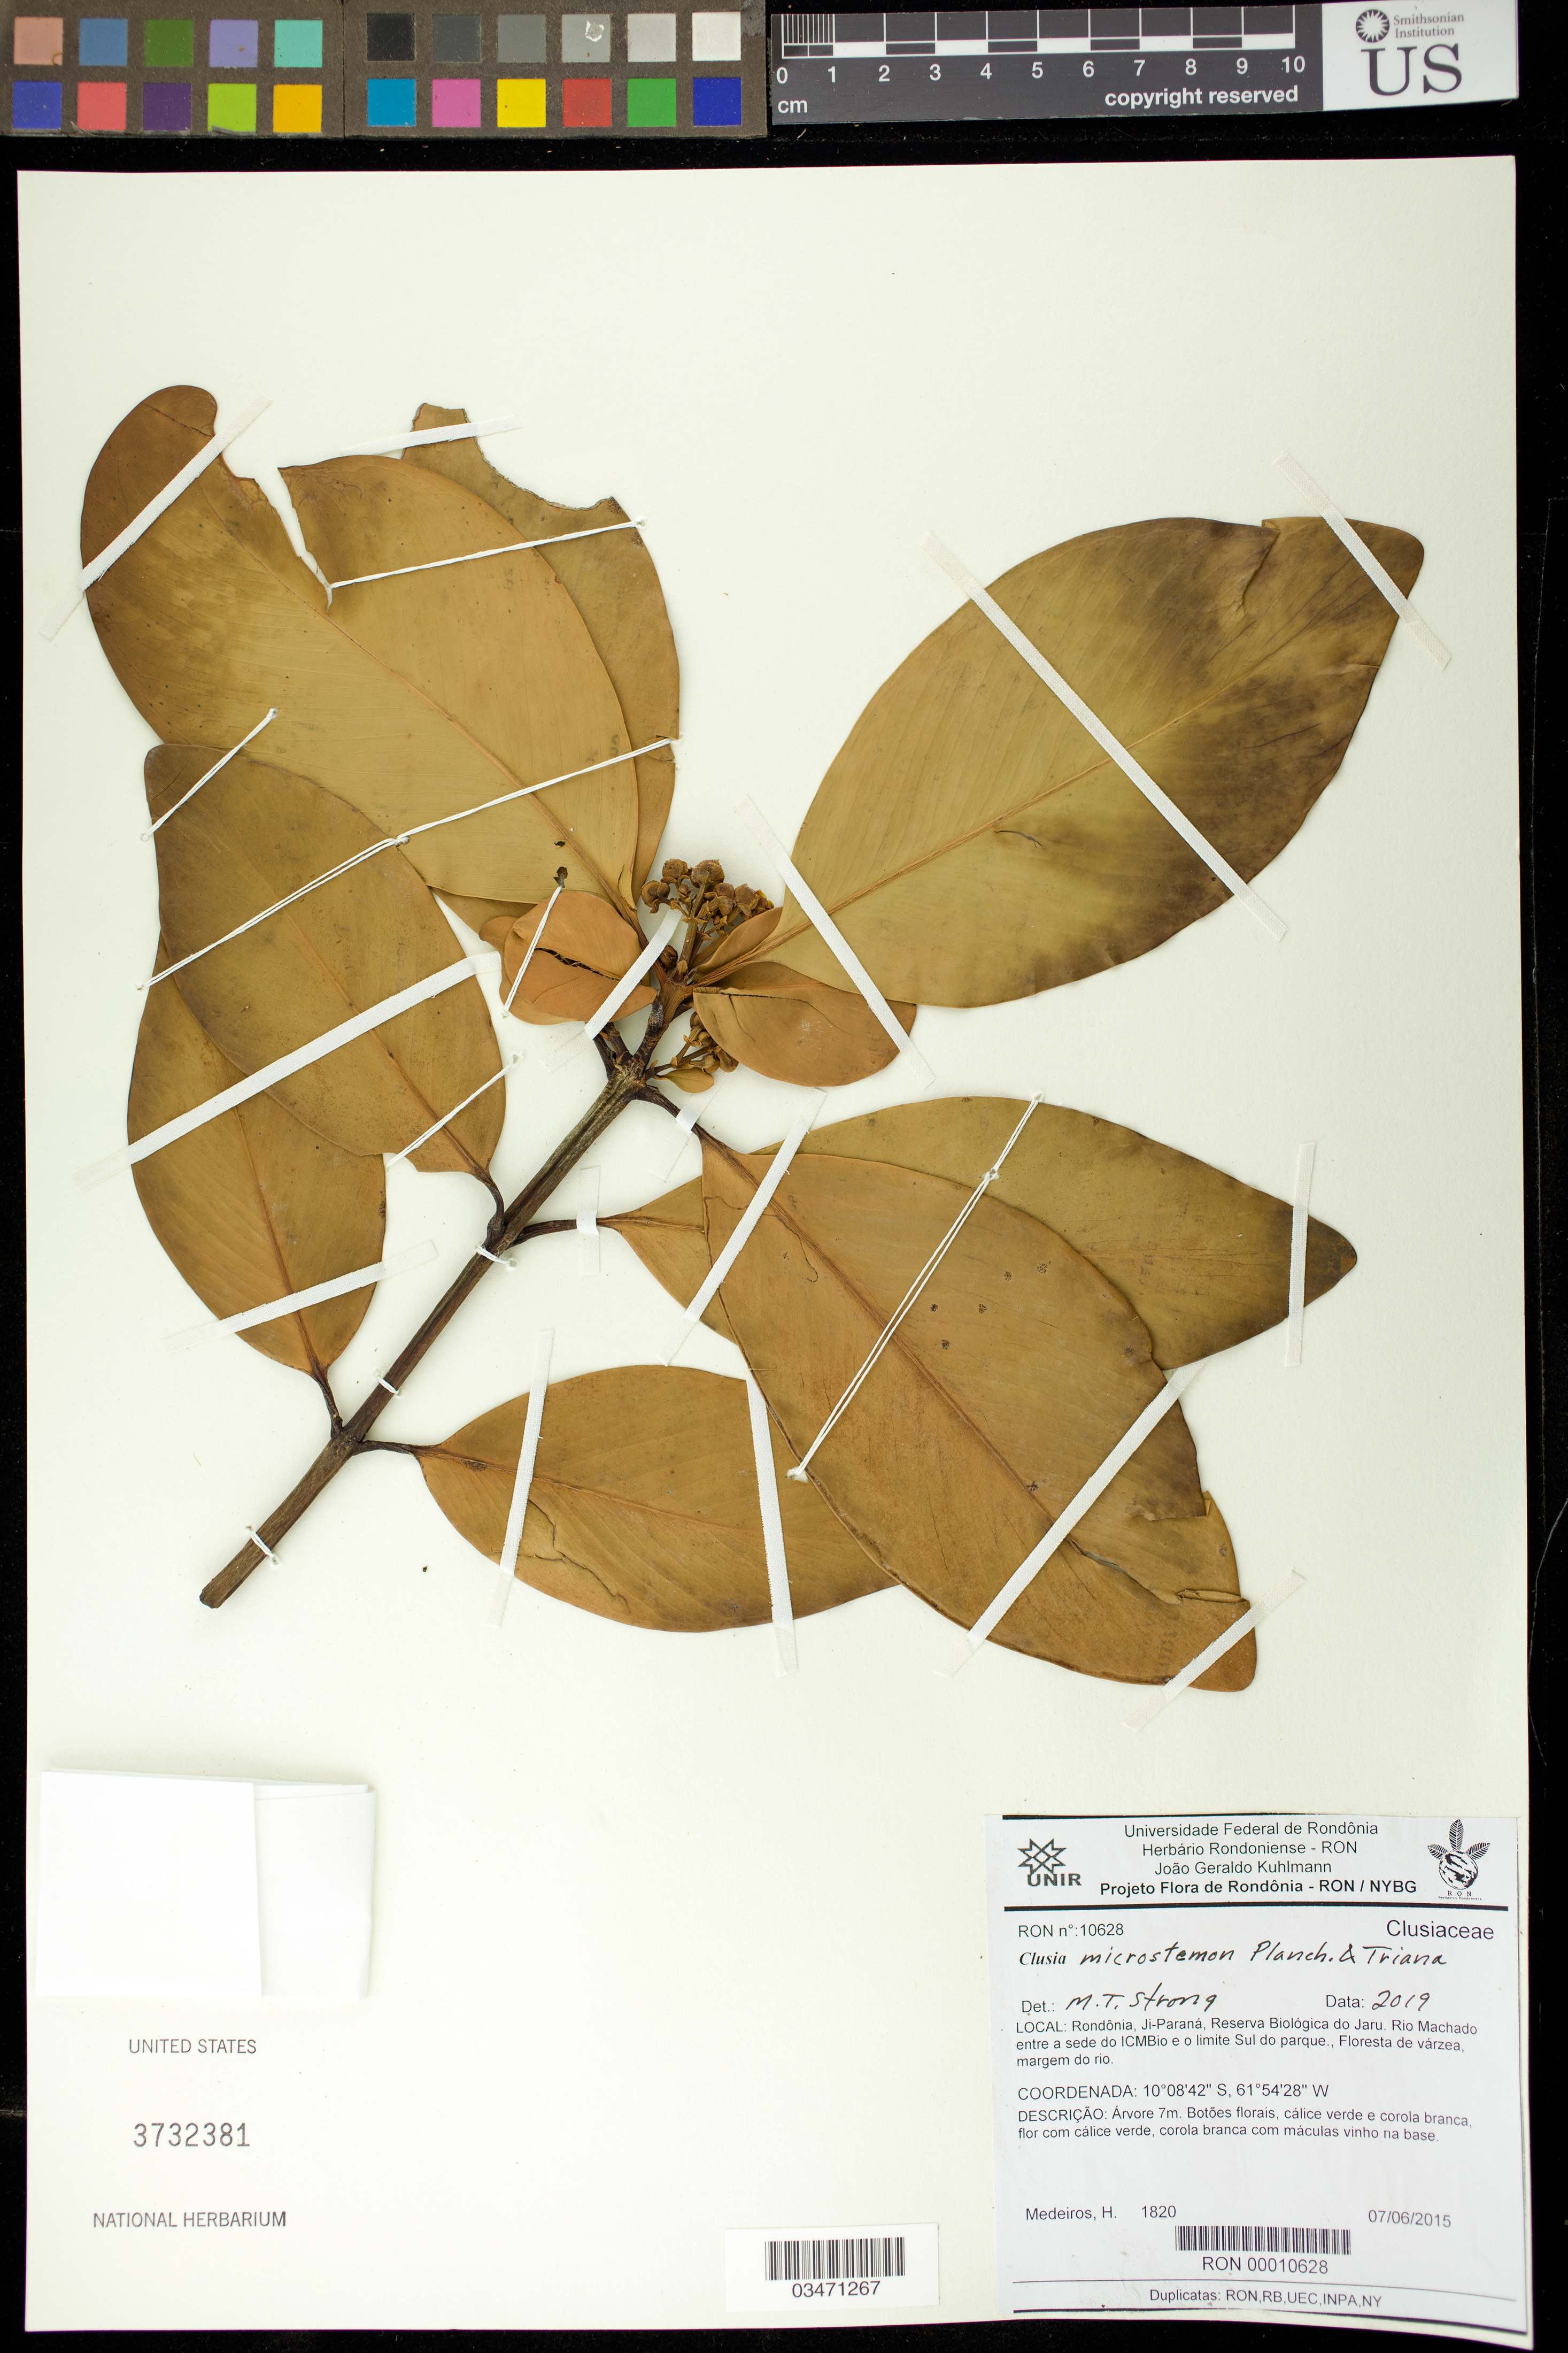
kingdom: Plantae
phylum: Tracheophyta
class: Magnoliopsida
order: Malpighiales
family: Clusiaceae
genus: Clusia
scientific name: Clusia microstemon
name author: Planch. & Triana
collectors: H. Medeiros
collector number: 1820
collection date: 2015-06-07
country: Brazil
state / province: Rondônia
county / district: Ji-Paraná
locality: Reserva Biologica do Jaru. Rio Machado entre a sede do ICMBio e o limite Sul do parque. Floresta de varzea, margem do rio.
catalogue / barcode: US 3732381